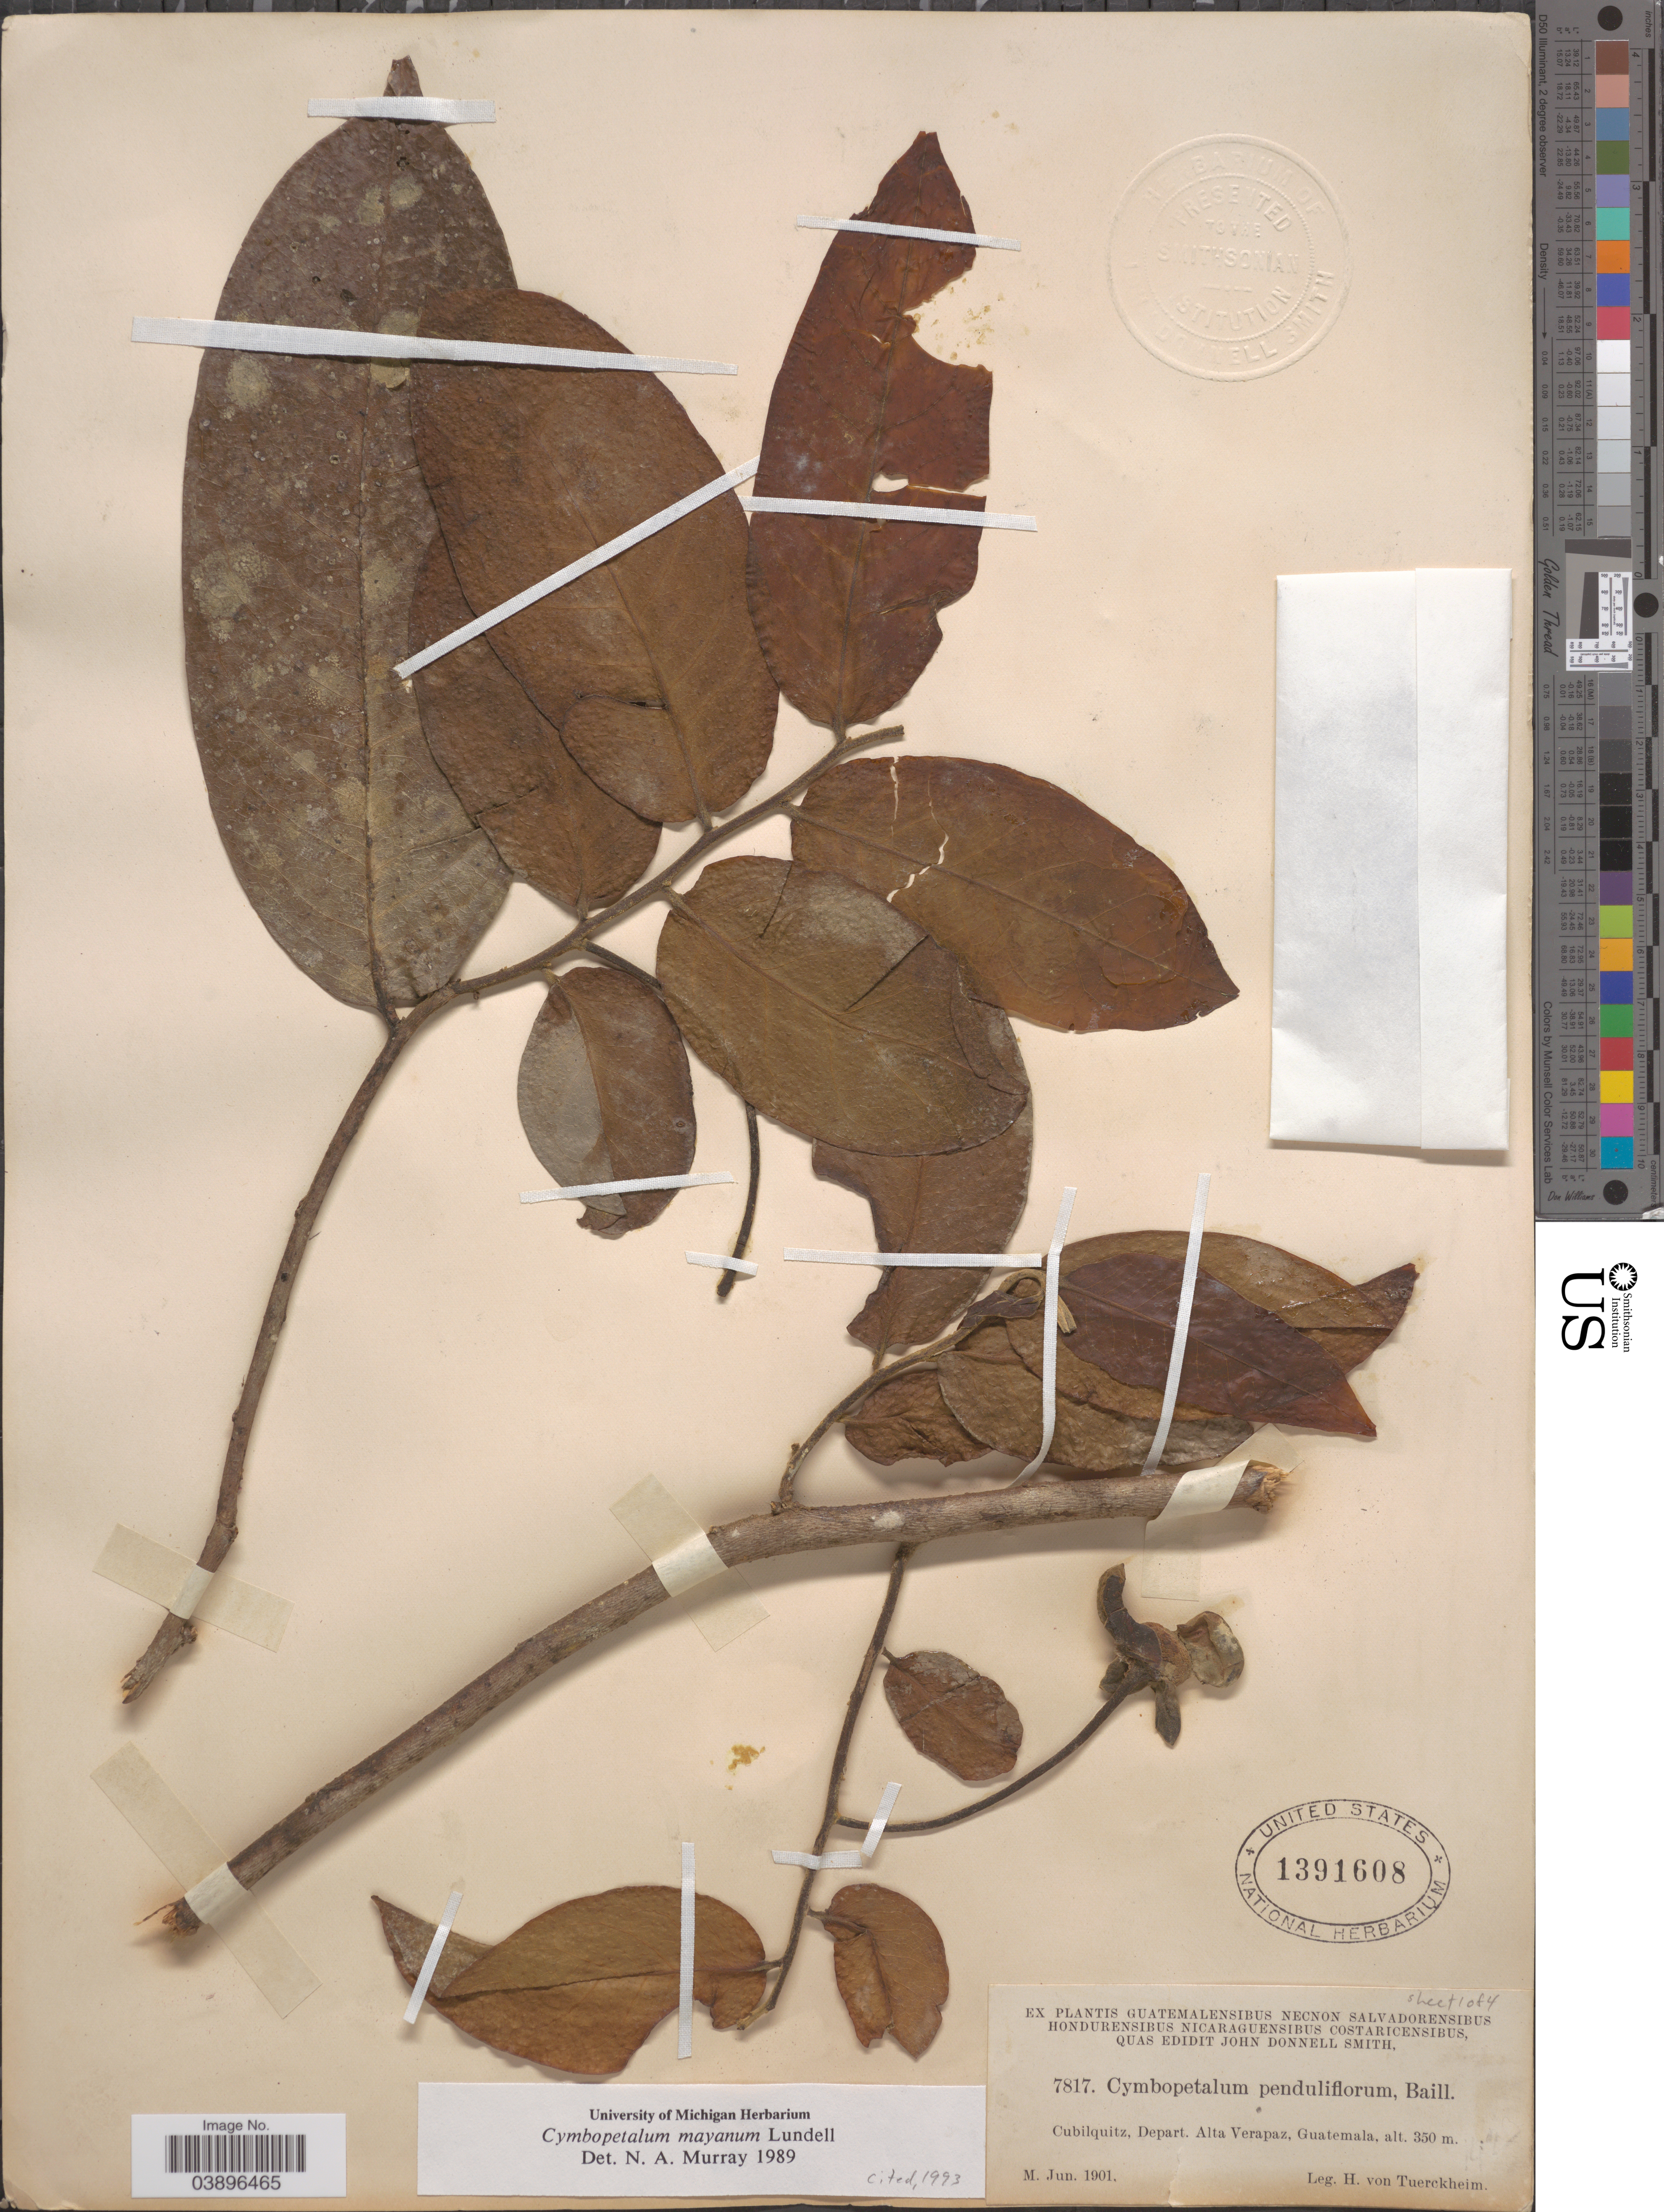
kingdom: Plantae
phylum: Tracheophyta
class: Magnoliopsida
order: Magnoliales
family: Annonaceae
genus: Cymbopetalum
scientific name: Cymbopetalum mayanum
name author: Lundell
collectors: H. von Türckheim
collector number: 7817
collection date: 1901-06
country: Guatemala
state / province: Alta Verapaz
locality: Cubilquitz, Depart. Alta Verapaz.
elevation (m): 350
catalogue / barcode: US 1391608